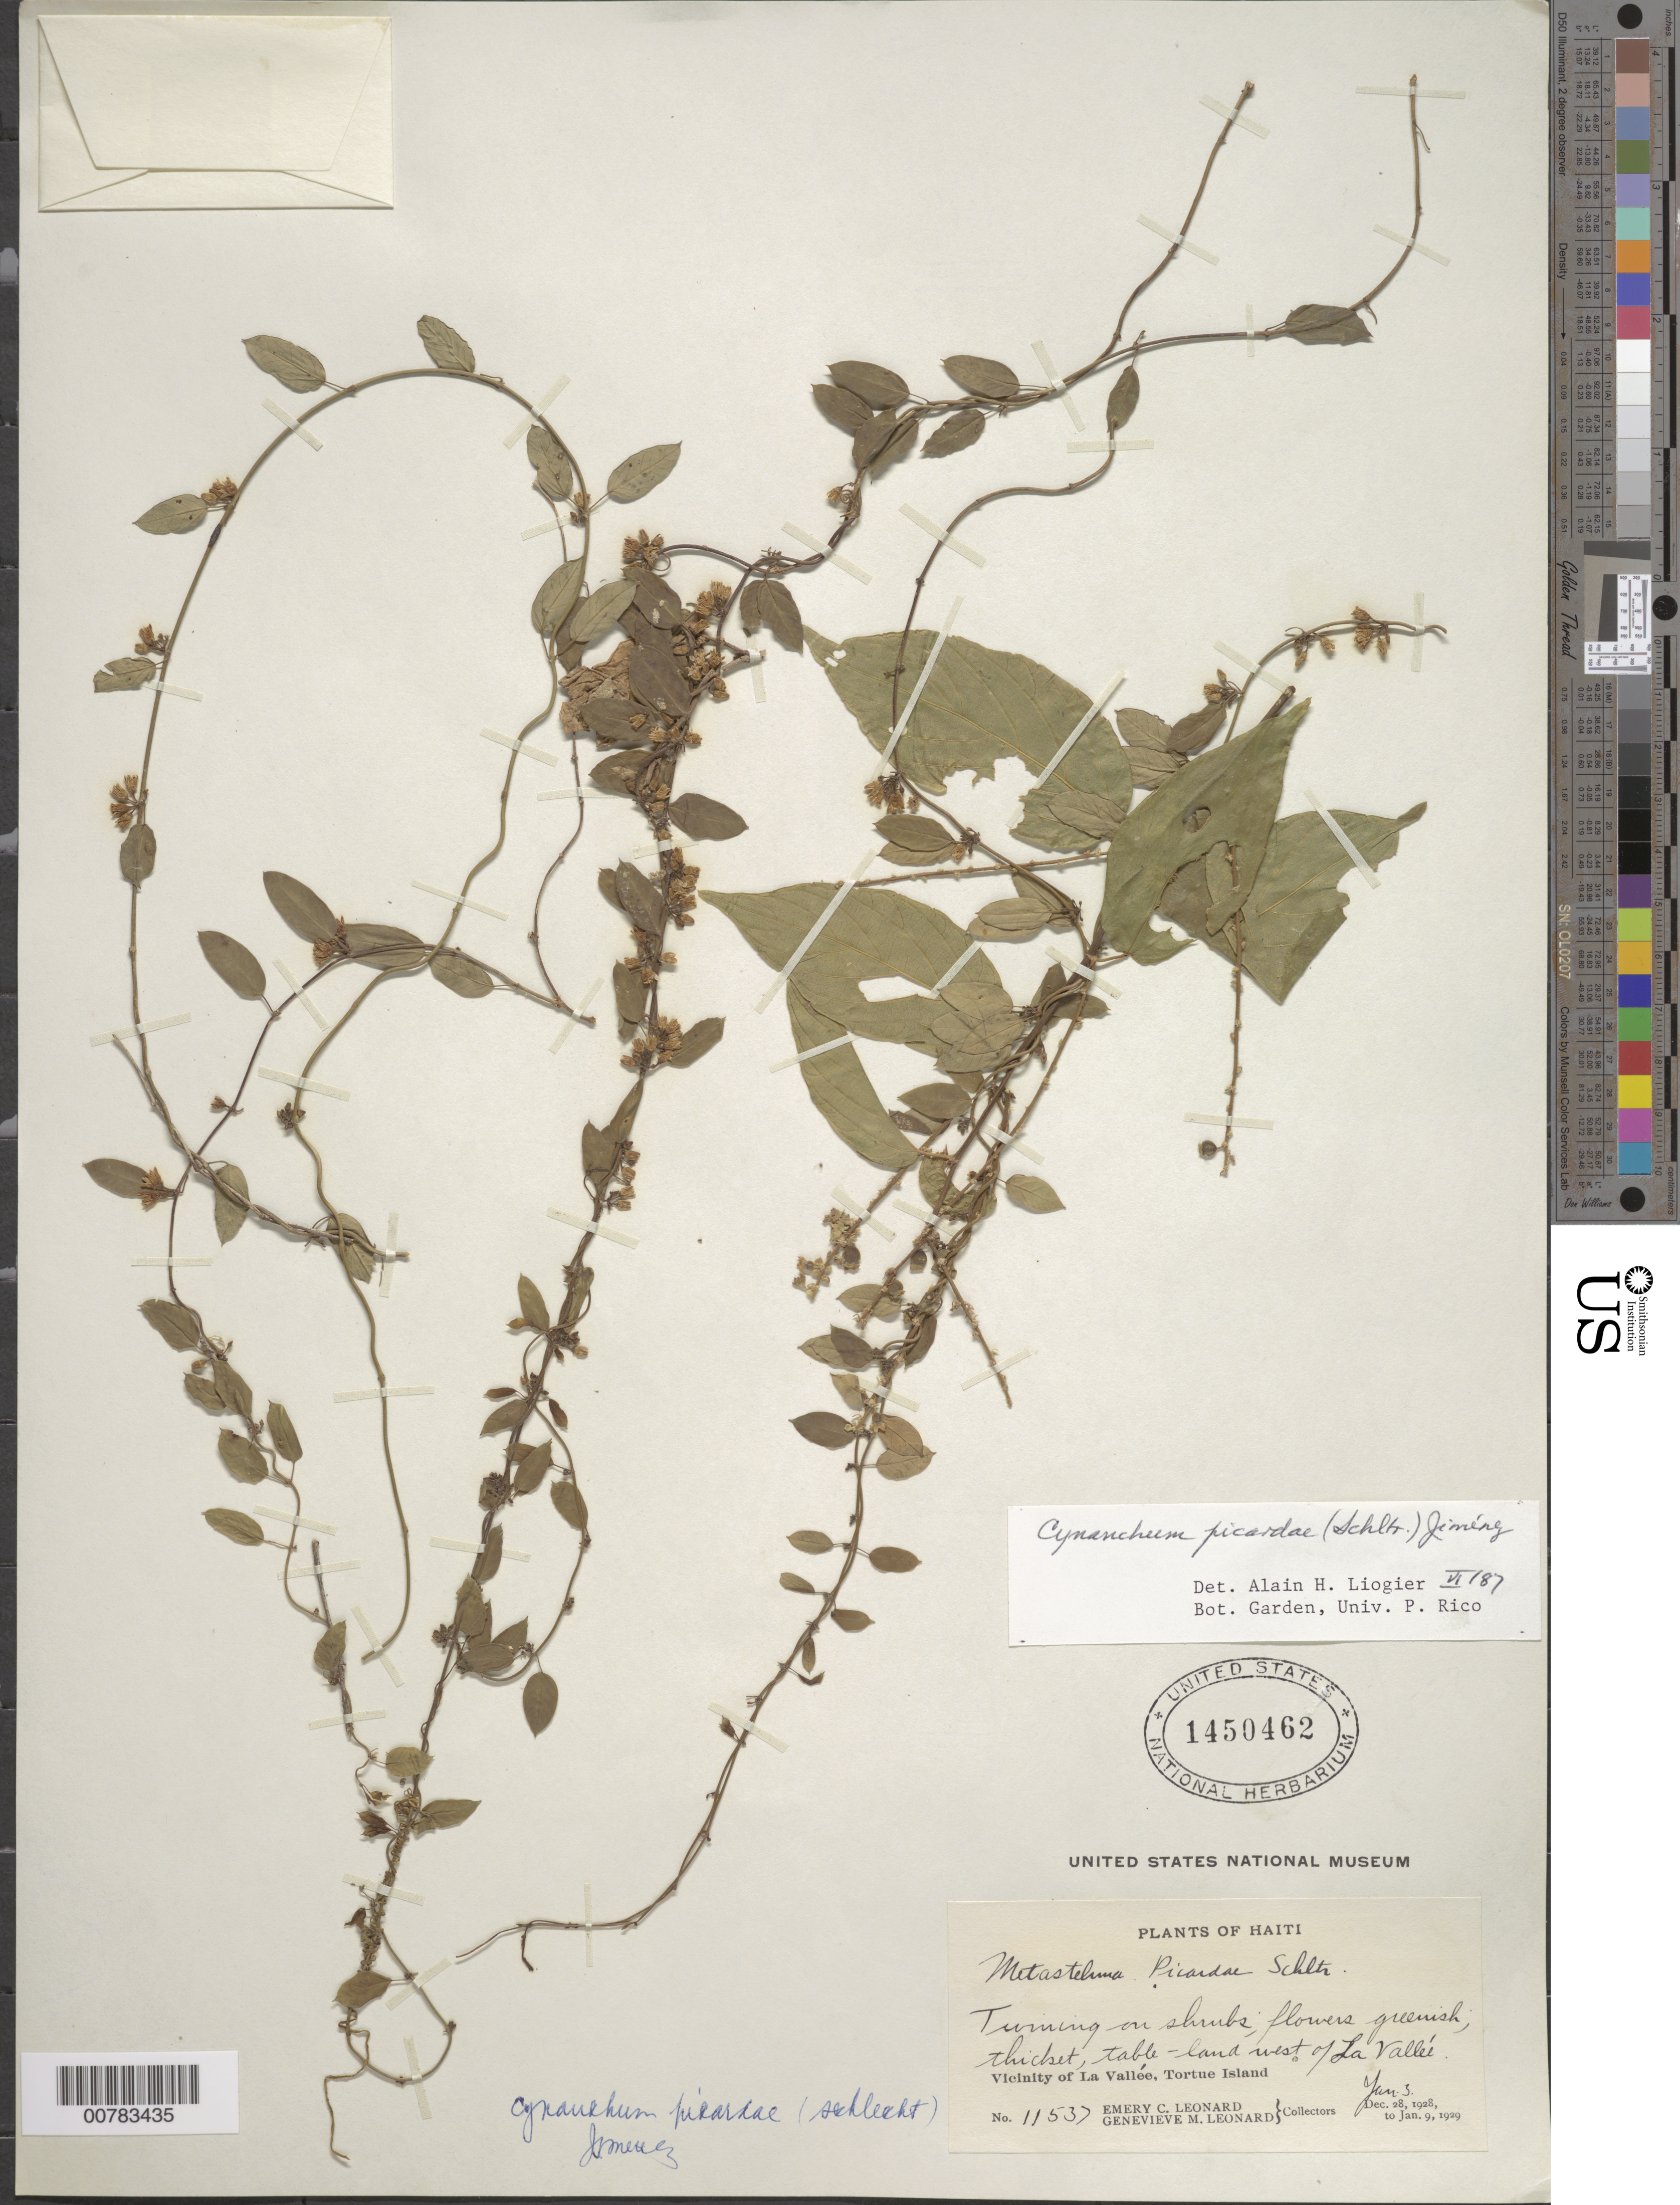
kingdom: Plantae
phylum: Tracheophyta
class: Magnoliopsida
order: Gentianales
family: Apocynaceae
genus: Metastelma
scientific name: Metastelma picardae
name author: Schltr.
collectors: E. C. Leonard & G. M. Leonard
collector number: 11537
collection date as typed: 03 Jan 1929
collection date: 1929-01-03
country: Haiti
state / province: Nord-Óuest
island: Île de la Tortue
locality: Tortue Island, vicinity of La Vallée, table-land west of La Vallée.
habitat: Thicket.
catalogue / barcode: US 1450462